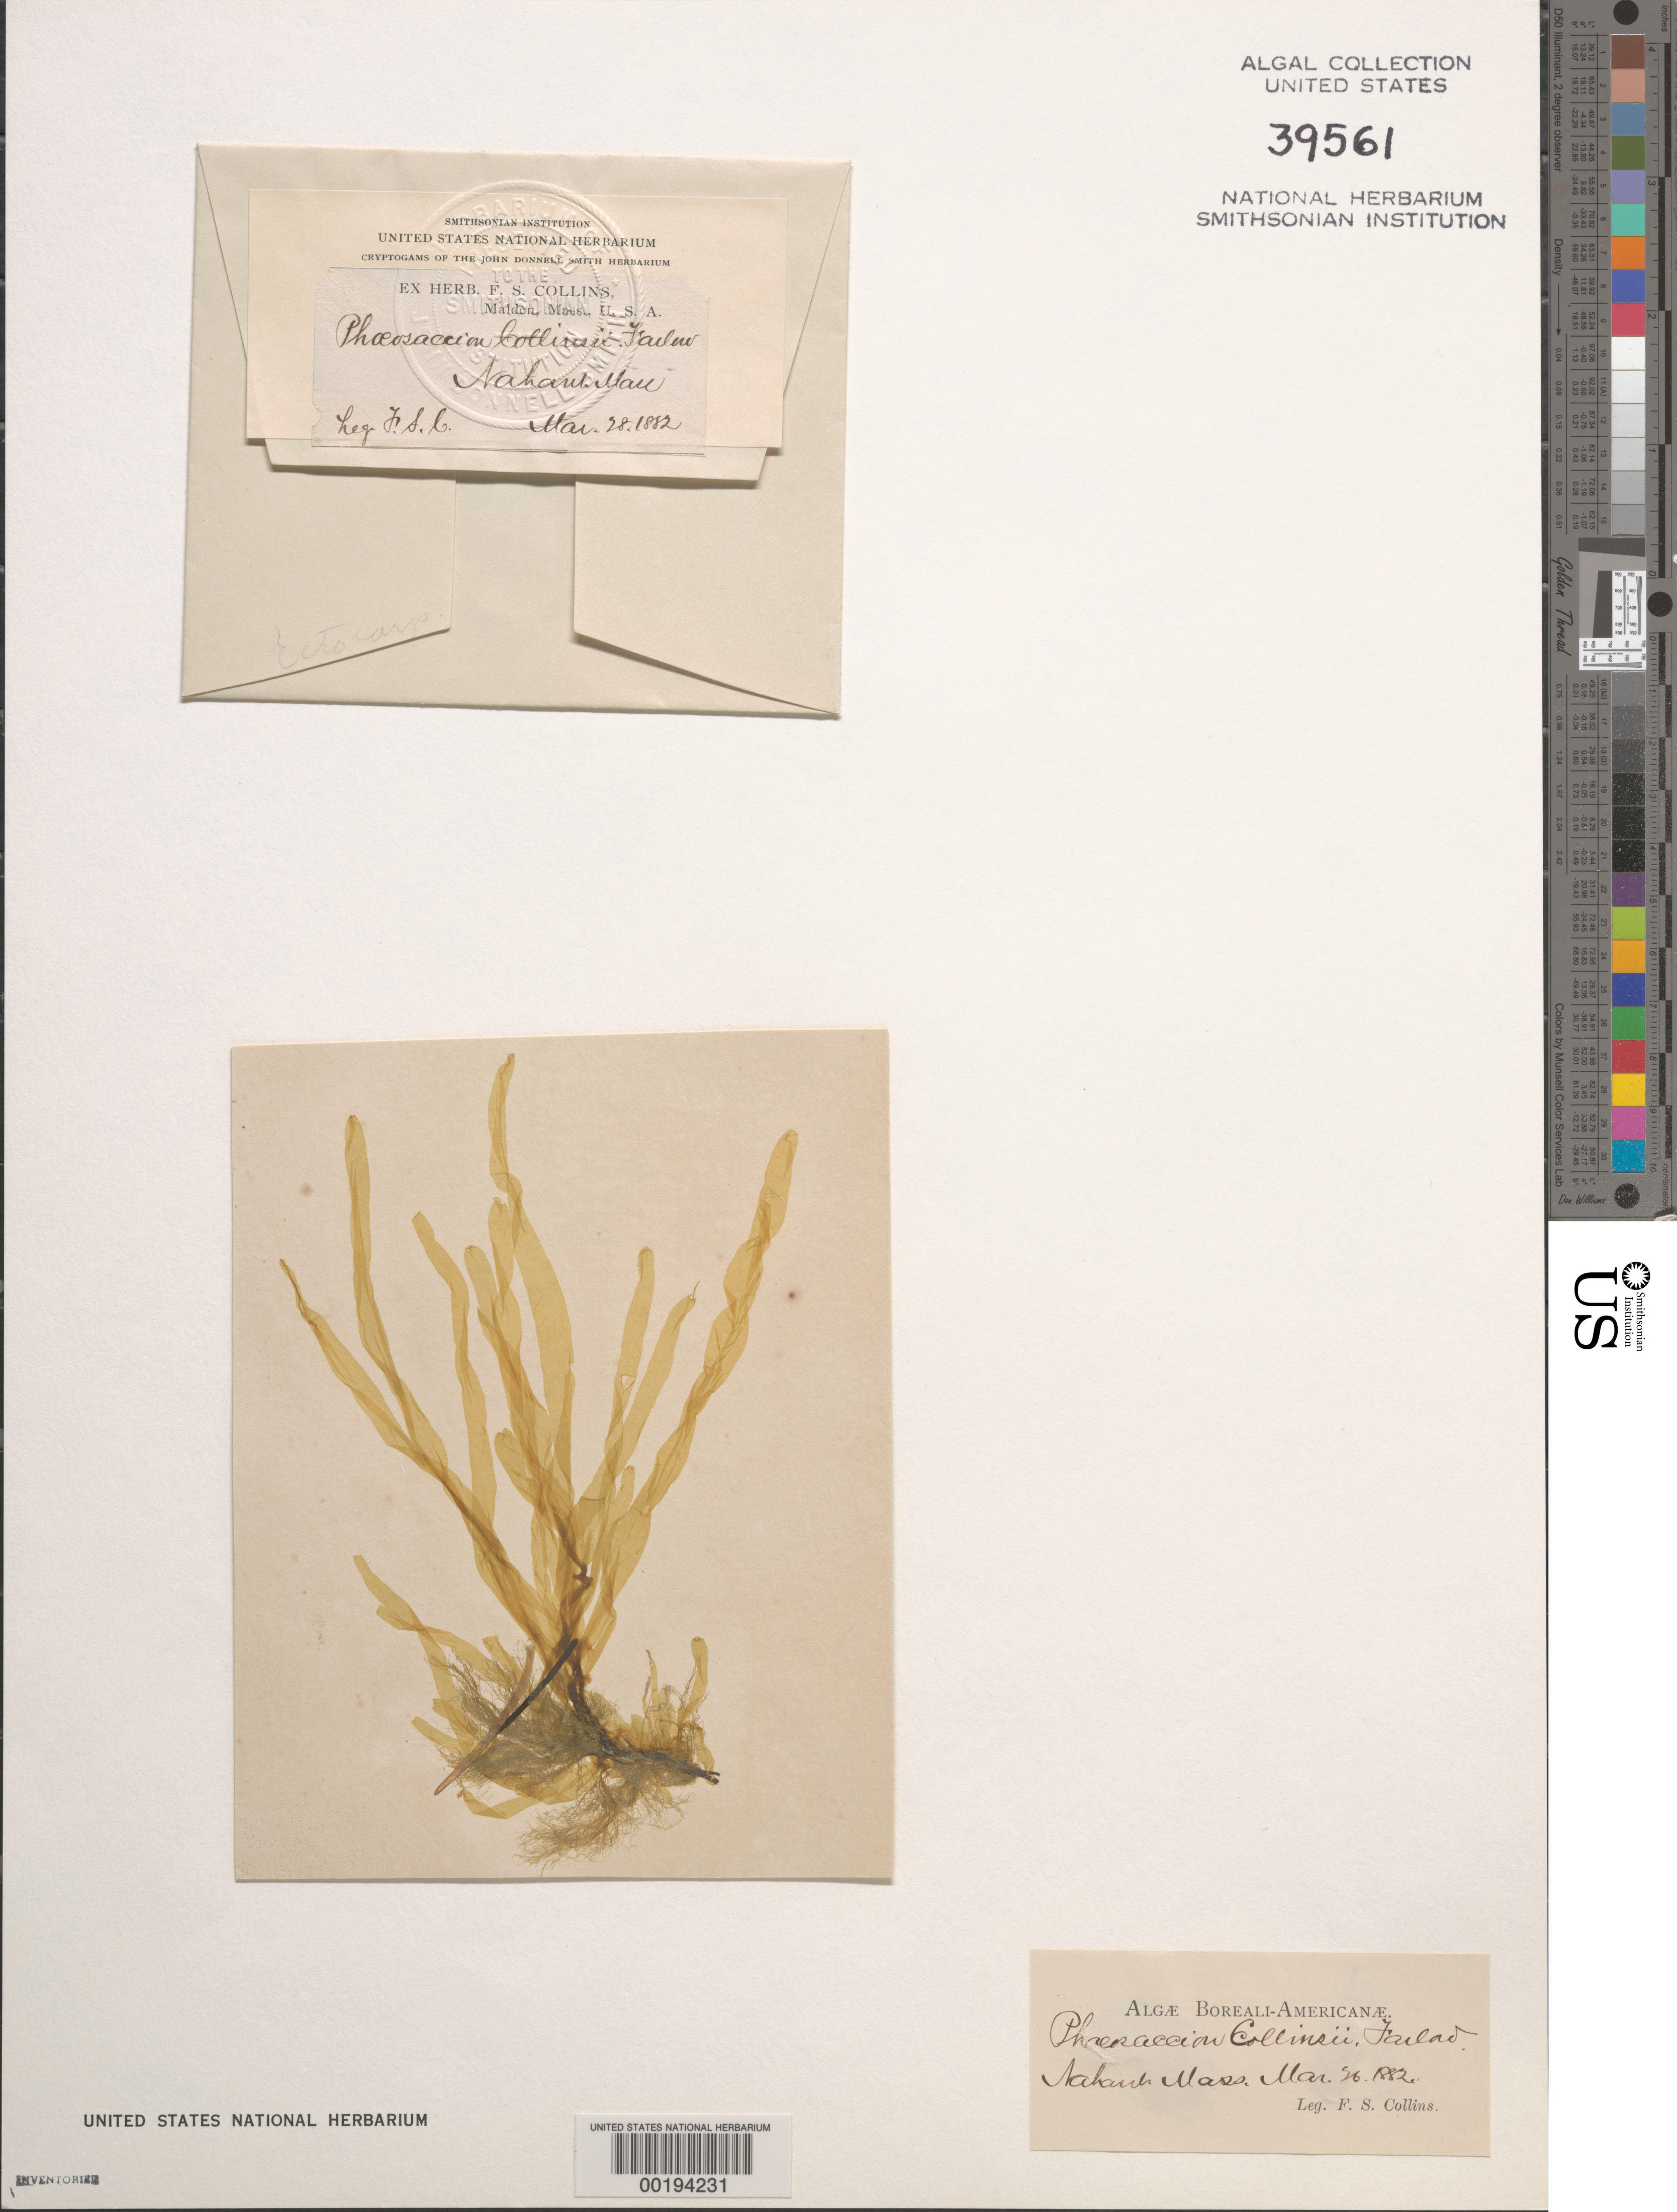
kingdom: Chromista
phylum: Ochrophyta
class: Phaeophyceae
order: Phaeothamniales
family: Phaeosaccionaceae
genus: Phaeosaccion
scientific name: Phaeosaccion collinsii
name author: Farl.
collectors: F. Collins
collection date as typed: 26 Mar 1882 AND 28 Mar 1882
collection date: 1882-03-26,1882-03-28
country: United States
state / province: Massachusetts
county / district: Essex County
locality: Nahant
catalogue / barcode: US 39561